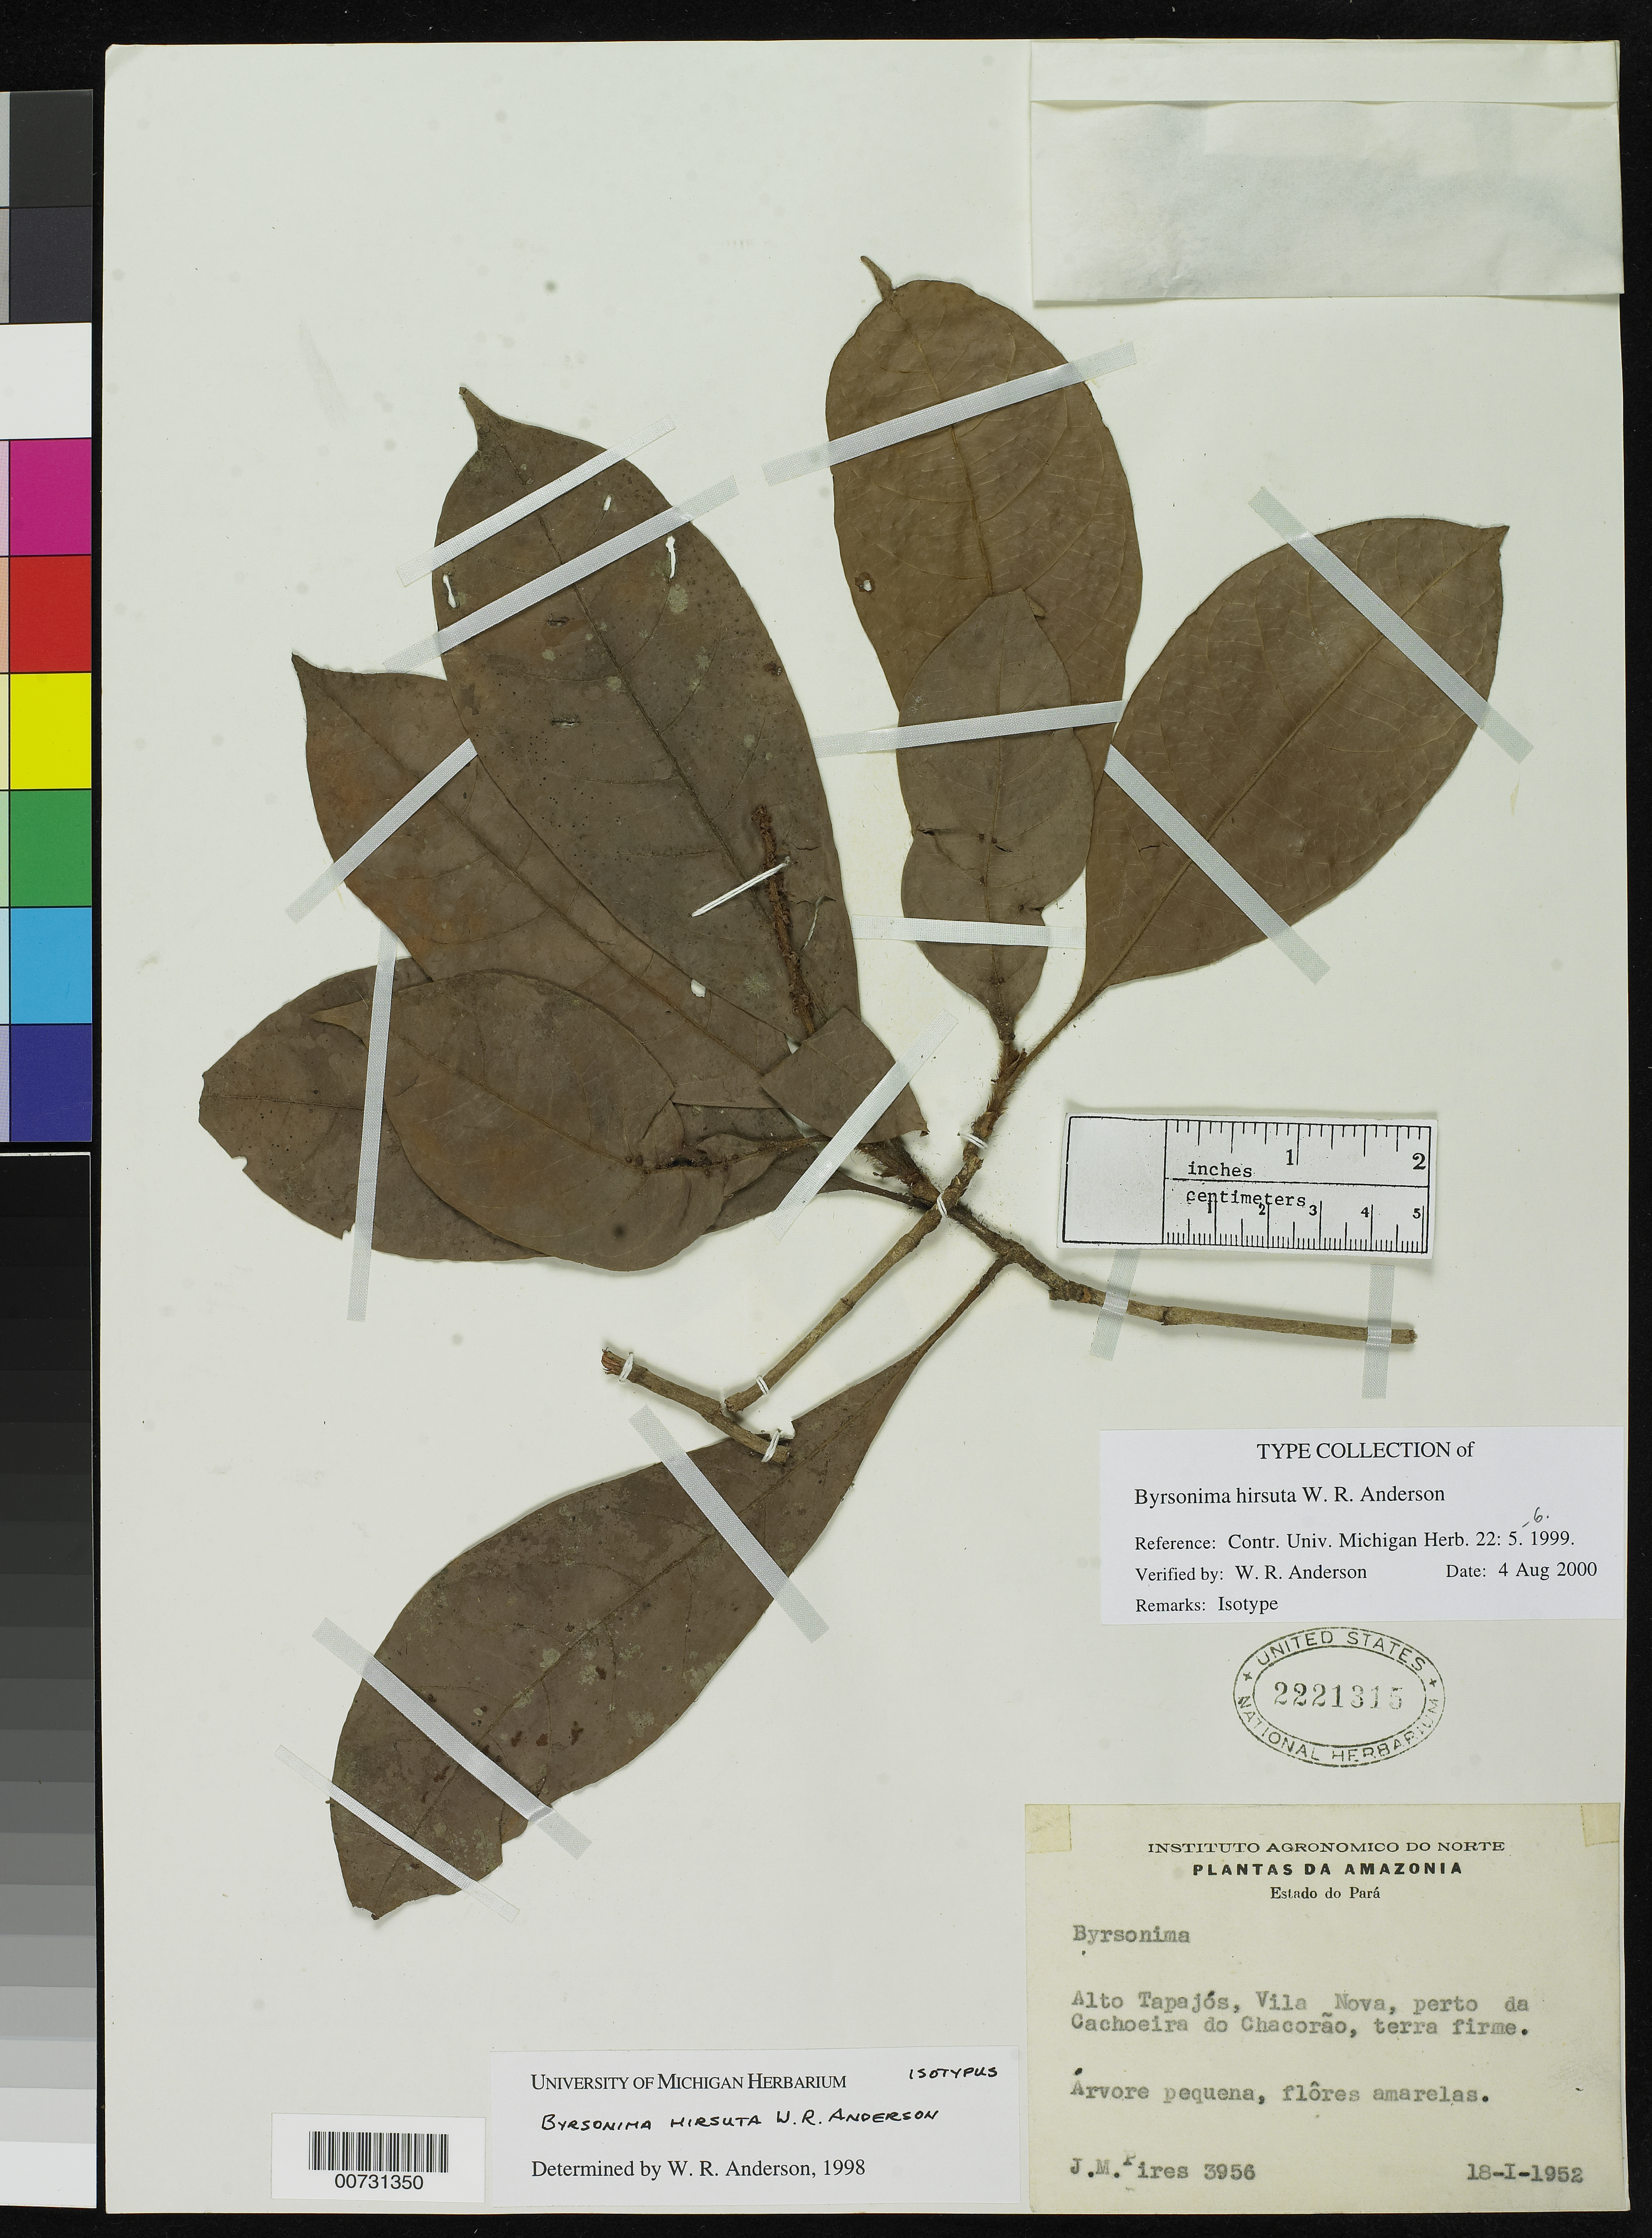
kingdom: Plantae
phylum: Tracheophyta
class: Magnoliopsida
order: Malpighiales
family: Malpighiaceae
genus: Byrsonima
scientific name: Byrsonima crassifolia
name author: W.R. Anderson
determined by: Anderson, W. R., (MICH), University of Michigan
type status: Isotype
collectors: J. M. Pires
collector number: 3956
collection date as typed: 18 Jan 1952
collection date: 1952-01-18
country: Brazil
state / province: Pará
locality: Alto Tapajós, Vila Nova, perto da Cachoeira do Chacorão.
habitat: Terra firme.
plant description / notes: Holotype at IAN.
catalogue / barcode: US 2221315